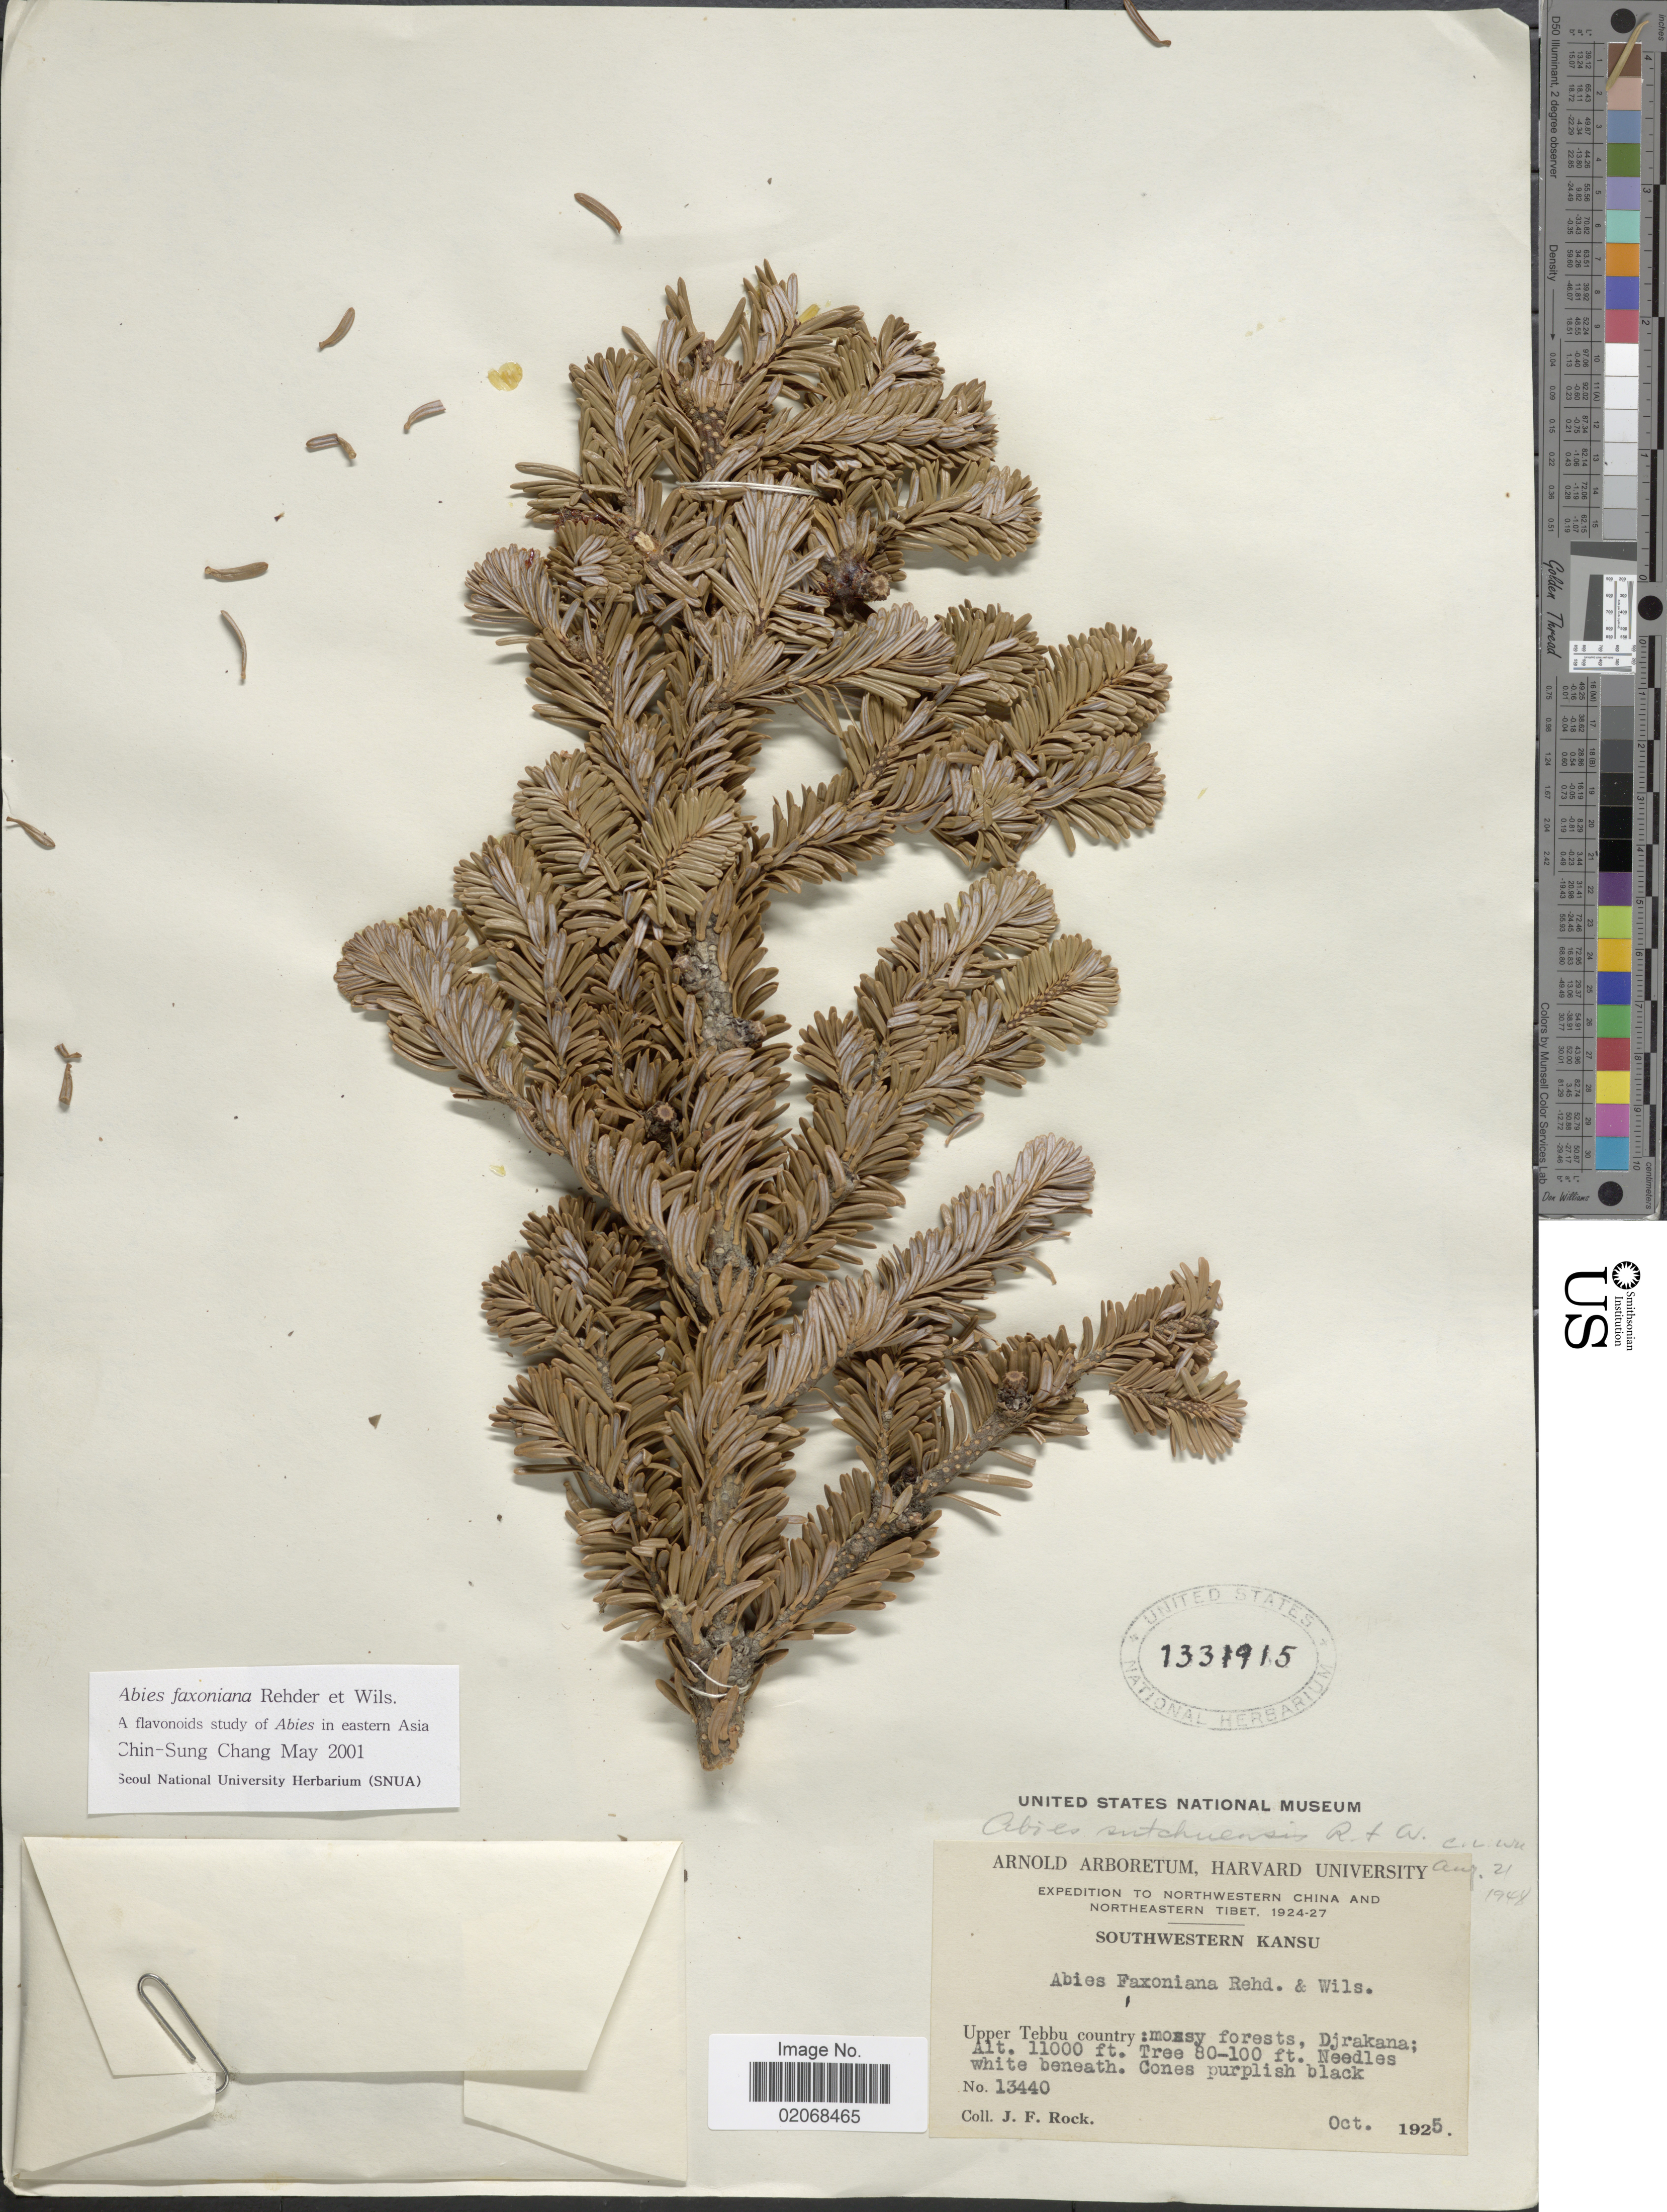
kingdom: Plantae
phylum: Tracheophyta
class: Pinopsida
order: Pinales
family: Pinaceae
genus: Abies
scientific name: Abies faxoniana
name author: Rehder & E.H. Wilson in Sarg.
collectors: J. Rock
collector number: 13440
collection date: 1925-10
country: China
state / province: Gansu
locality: Northwestern China and Northeastern Tibet, Southwestern Kansu, Upper Tebbu country: mossy forests, Djrakana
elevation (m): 3353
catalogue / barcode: US 1331915